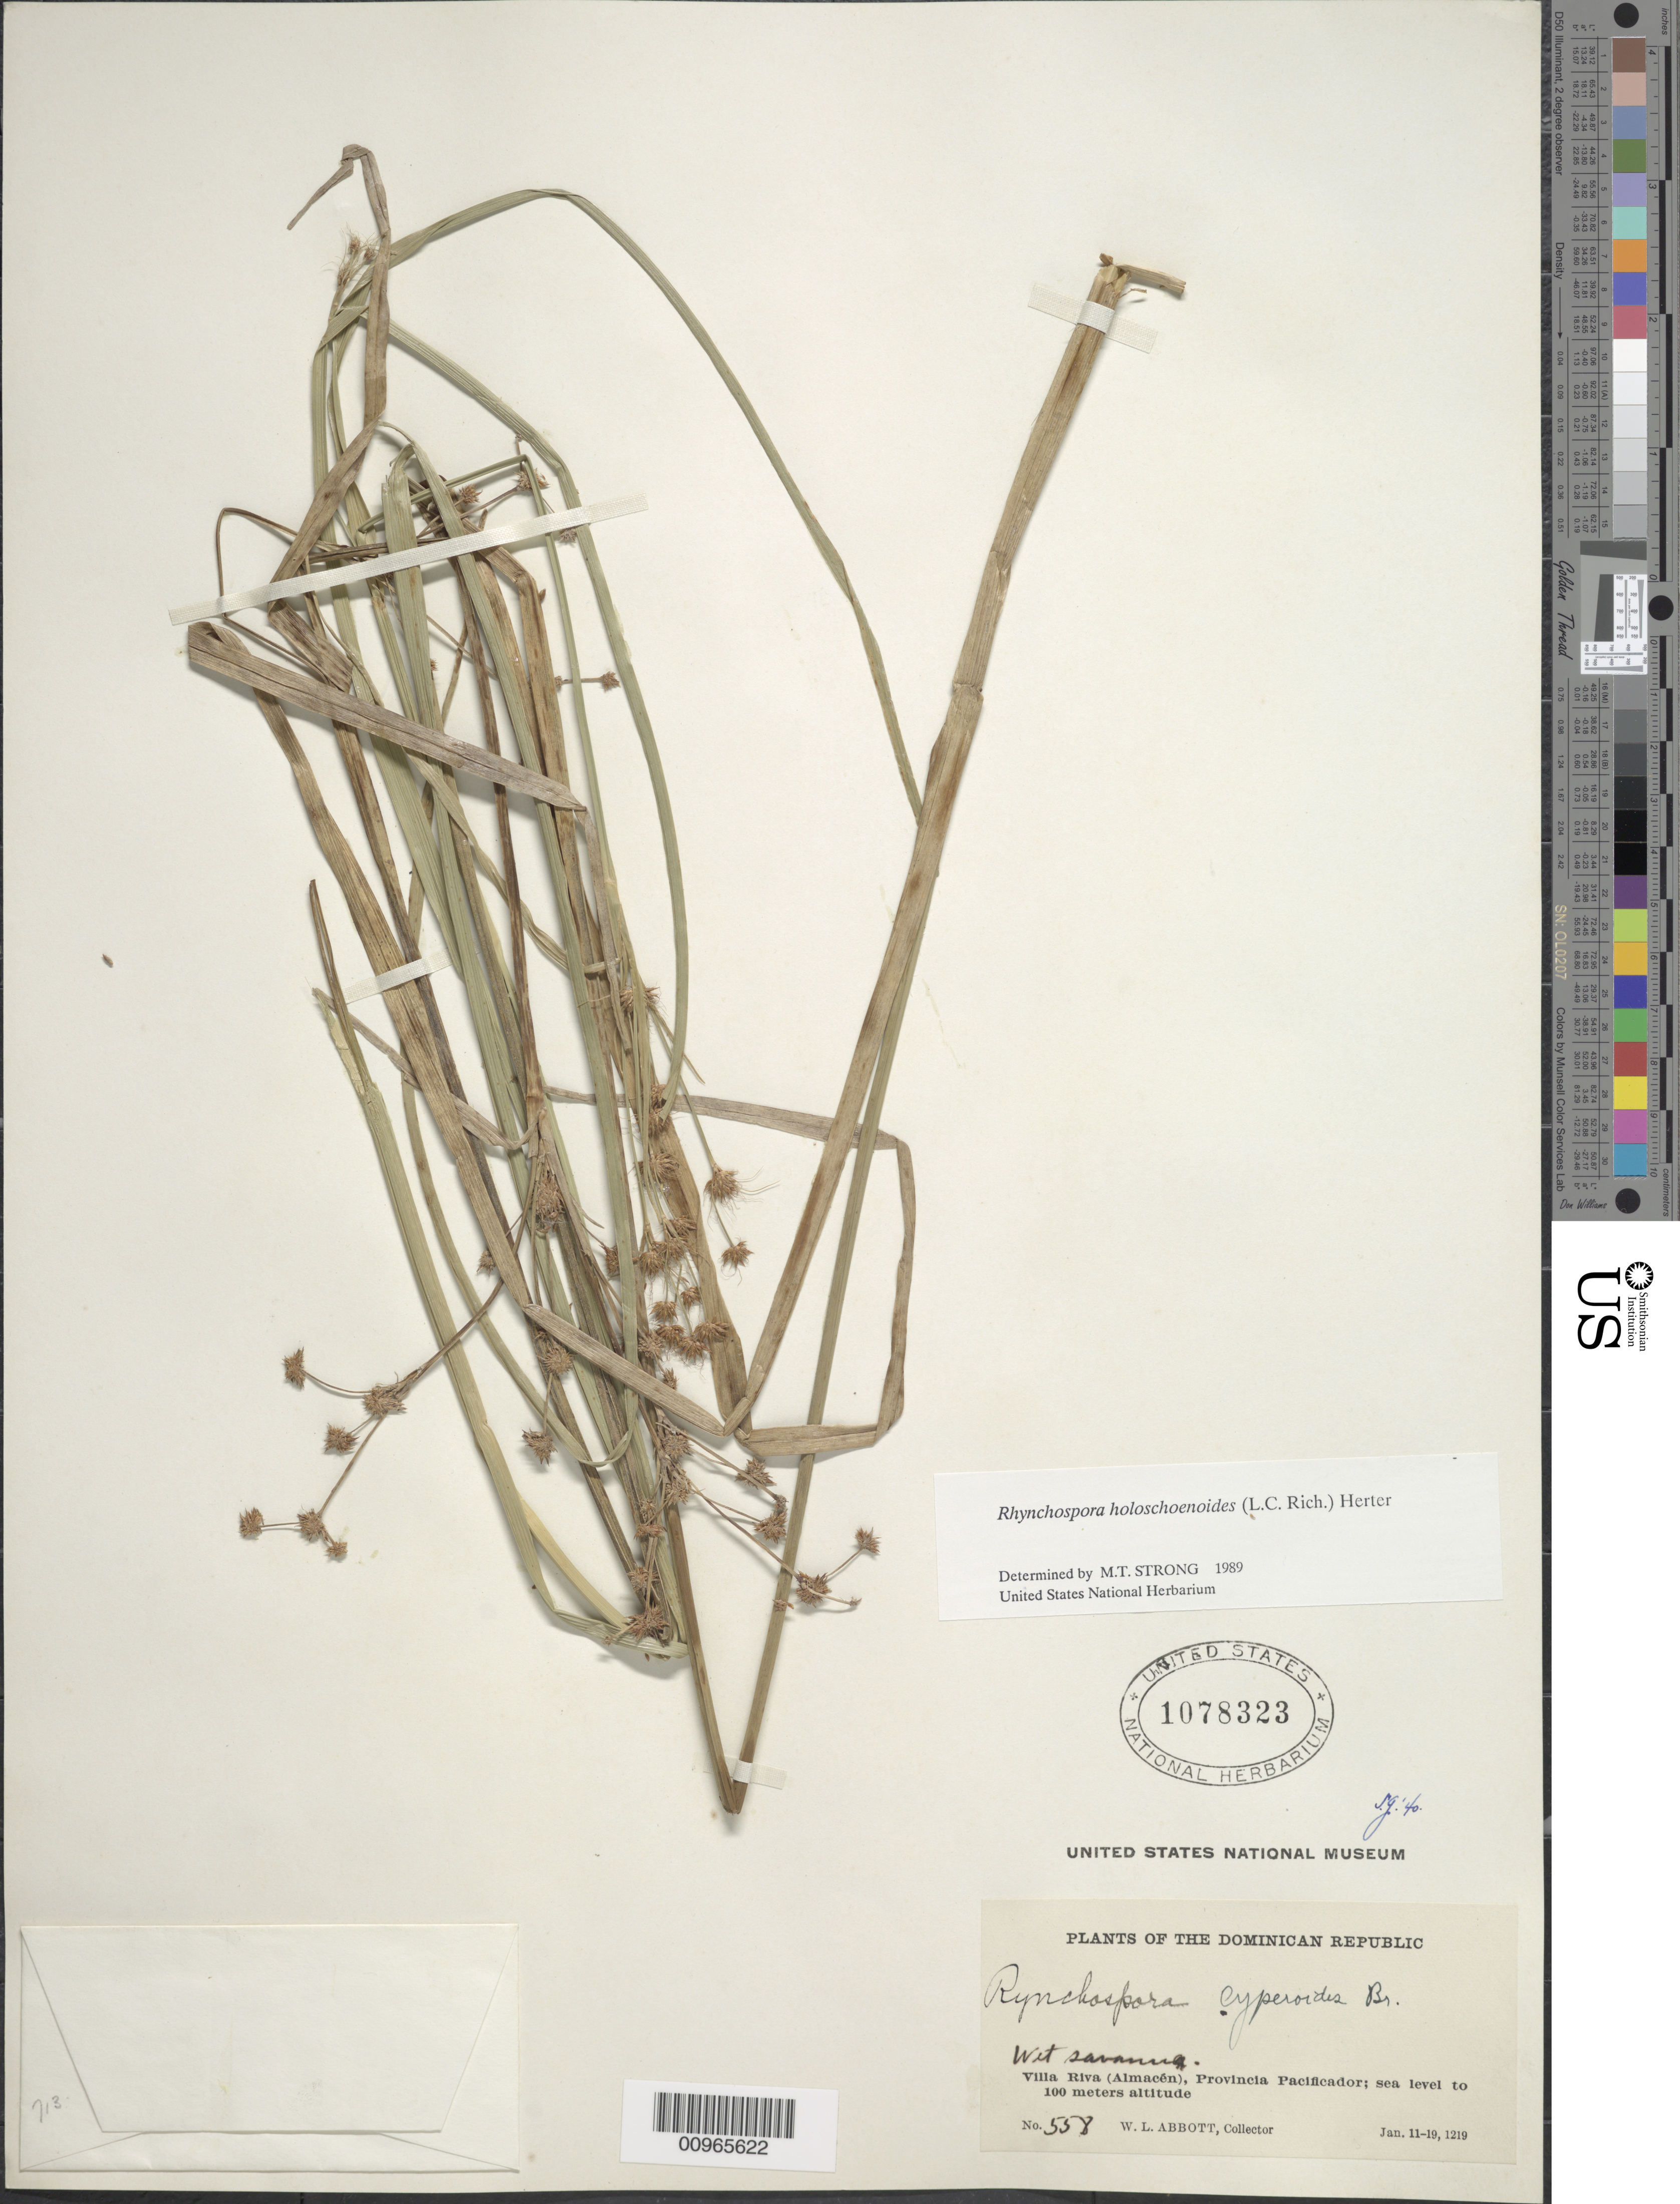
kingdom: Plantae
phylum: Tracheophyta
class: Liliopsida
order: Poales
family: Cyperaceae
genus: Rhynchospora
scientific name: Rhynchospora holoschoenoides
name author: (Rich.) Herter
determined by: Strong, M. T., (US), Smithsonian Institution - National Museum of Natural History (UNITED STATES)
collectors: W. L. Abbott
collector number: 558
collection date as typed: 11 Jan 1921 to 19 Jan 1921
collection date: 1921-01-11/1921-01-19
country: Dominican Republic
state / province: Duarte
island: Hispaniola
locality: Villa Riva (Almacén), savanna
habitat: Wet savanna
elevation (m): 0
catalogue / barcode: US 1078323